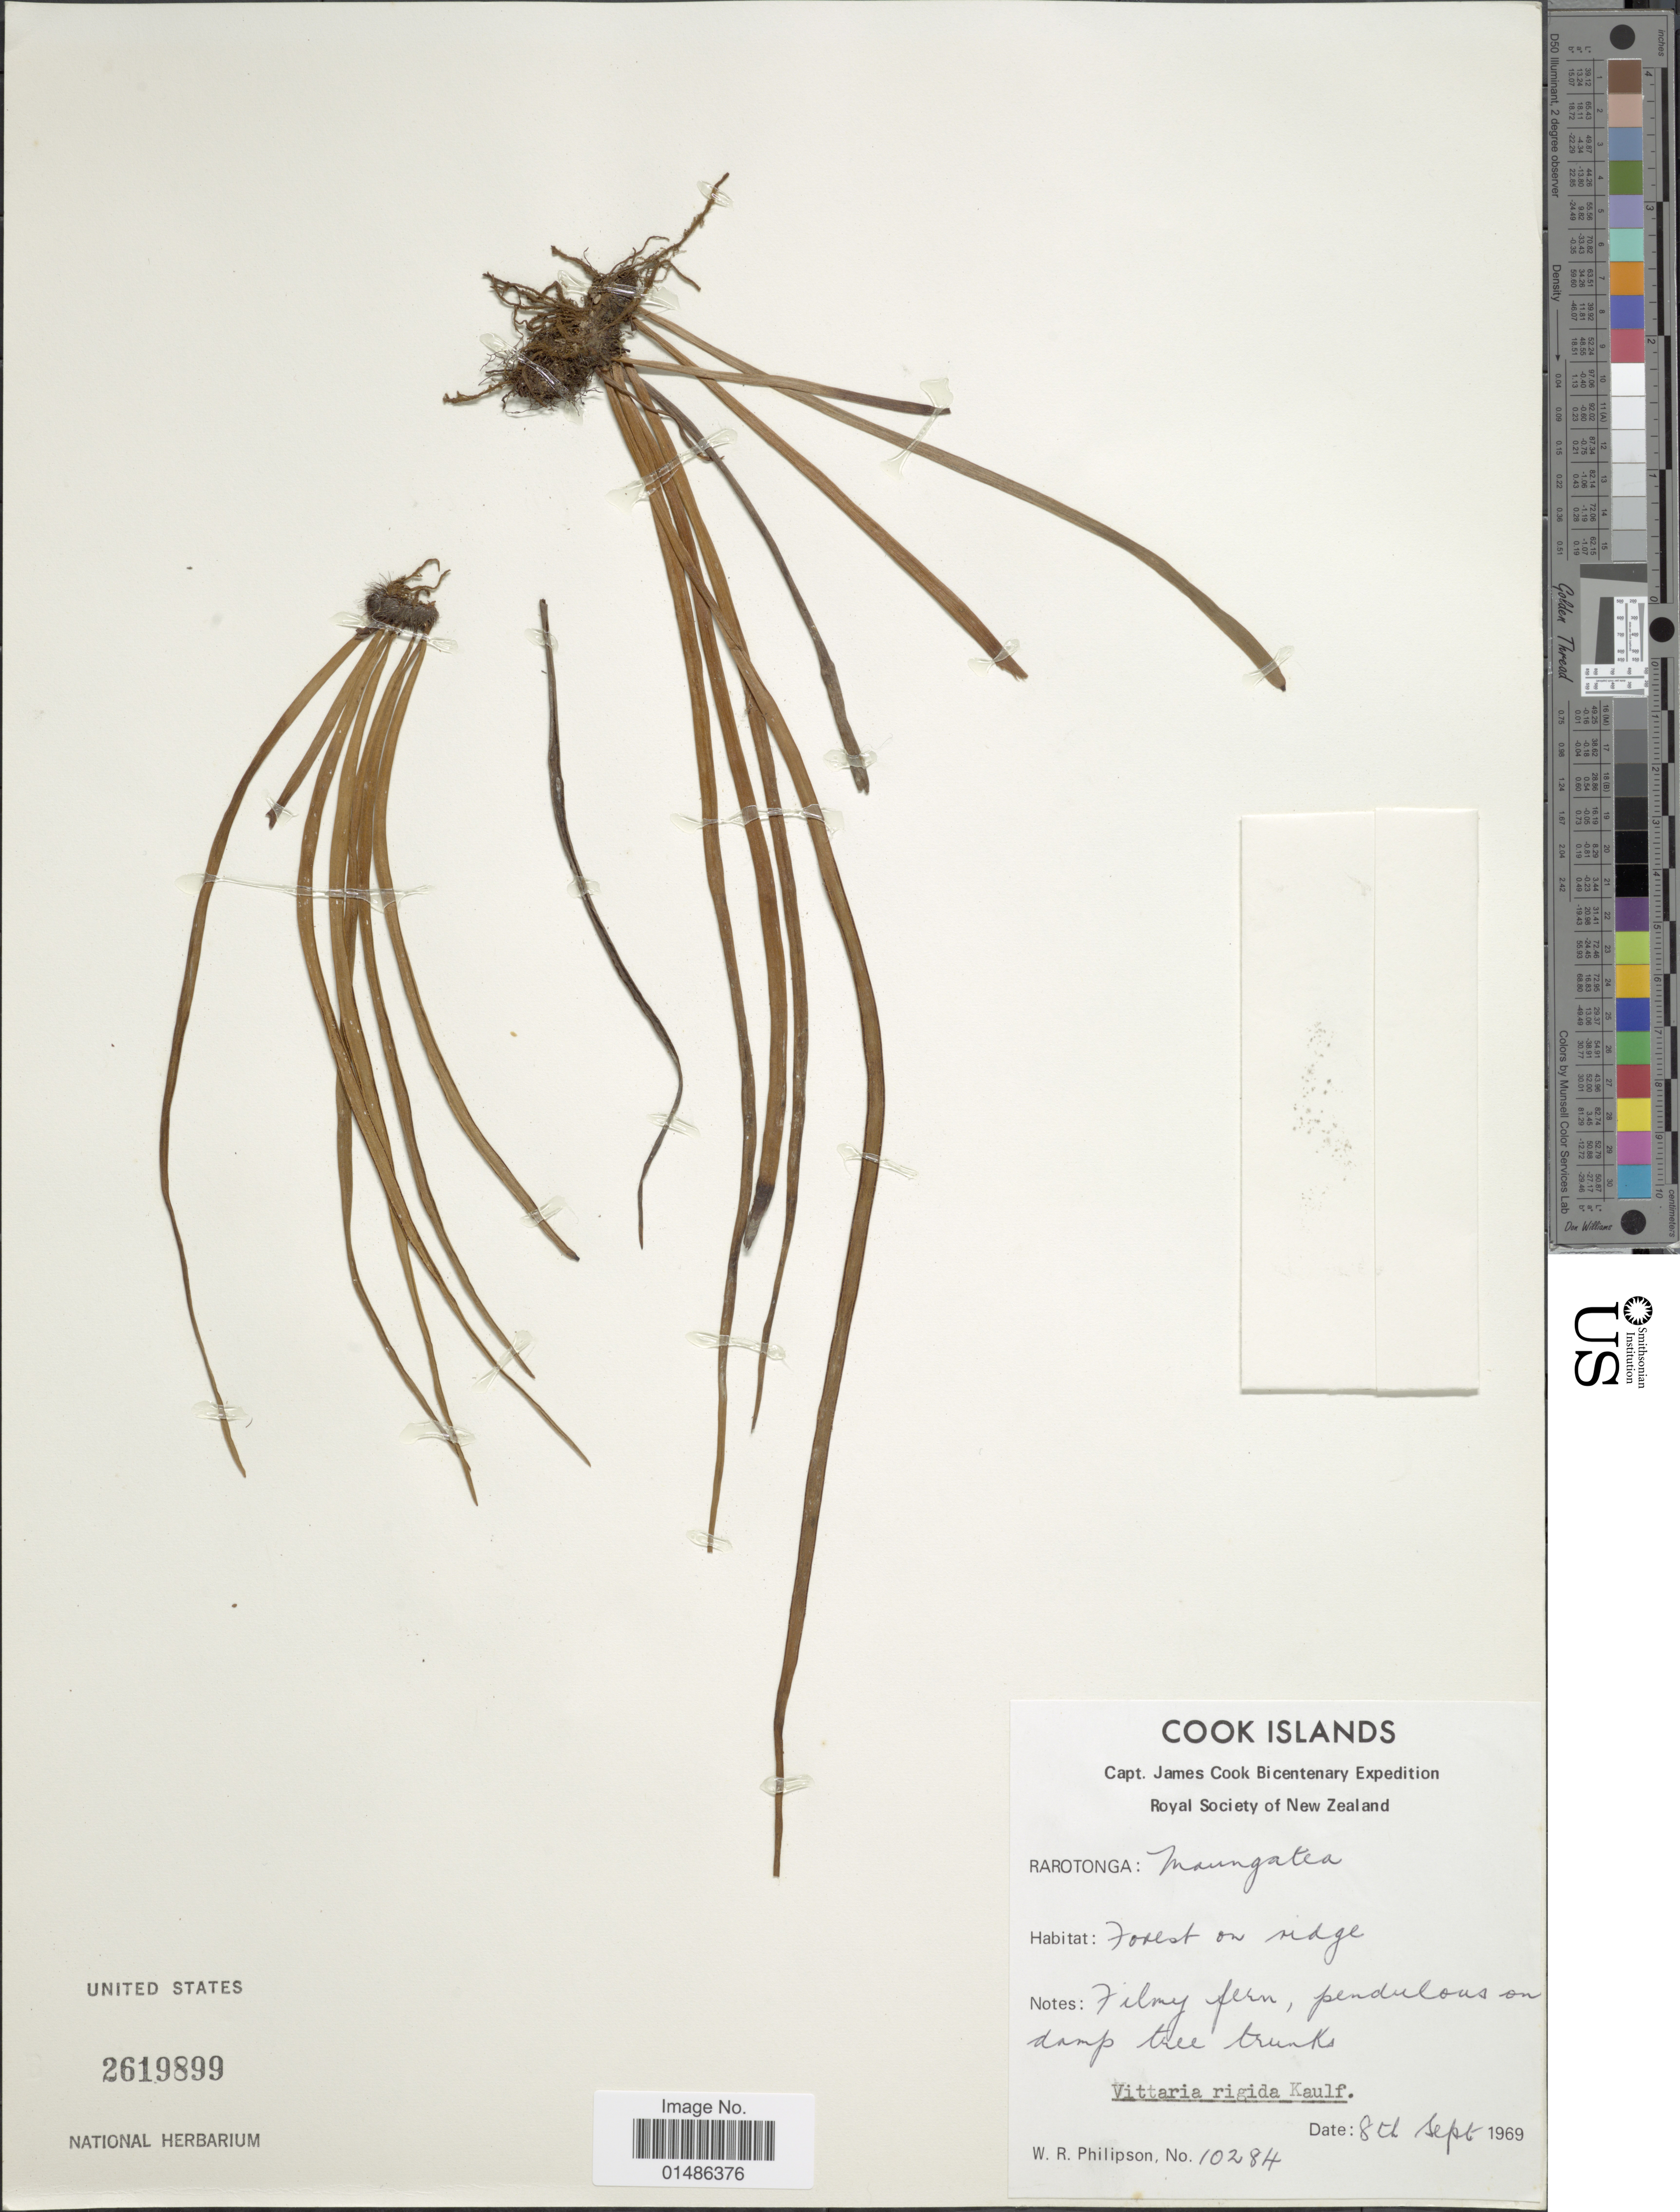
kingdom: Plantae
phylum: Tracheophyta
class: Polypodiopsida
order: Polypodiales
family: Pteridaceae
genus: Haplopteris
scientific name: Haplopteris ensiformis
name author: (Sw.) E.H. Crane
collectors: W. R. Philipson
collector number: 10284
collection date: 1969-09-08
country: Cook Islands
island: Rarotonga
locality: Rarotonga: Maungatea.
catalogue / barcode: US 2619899